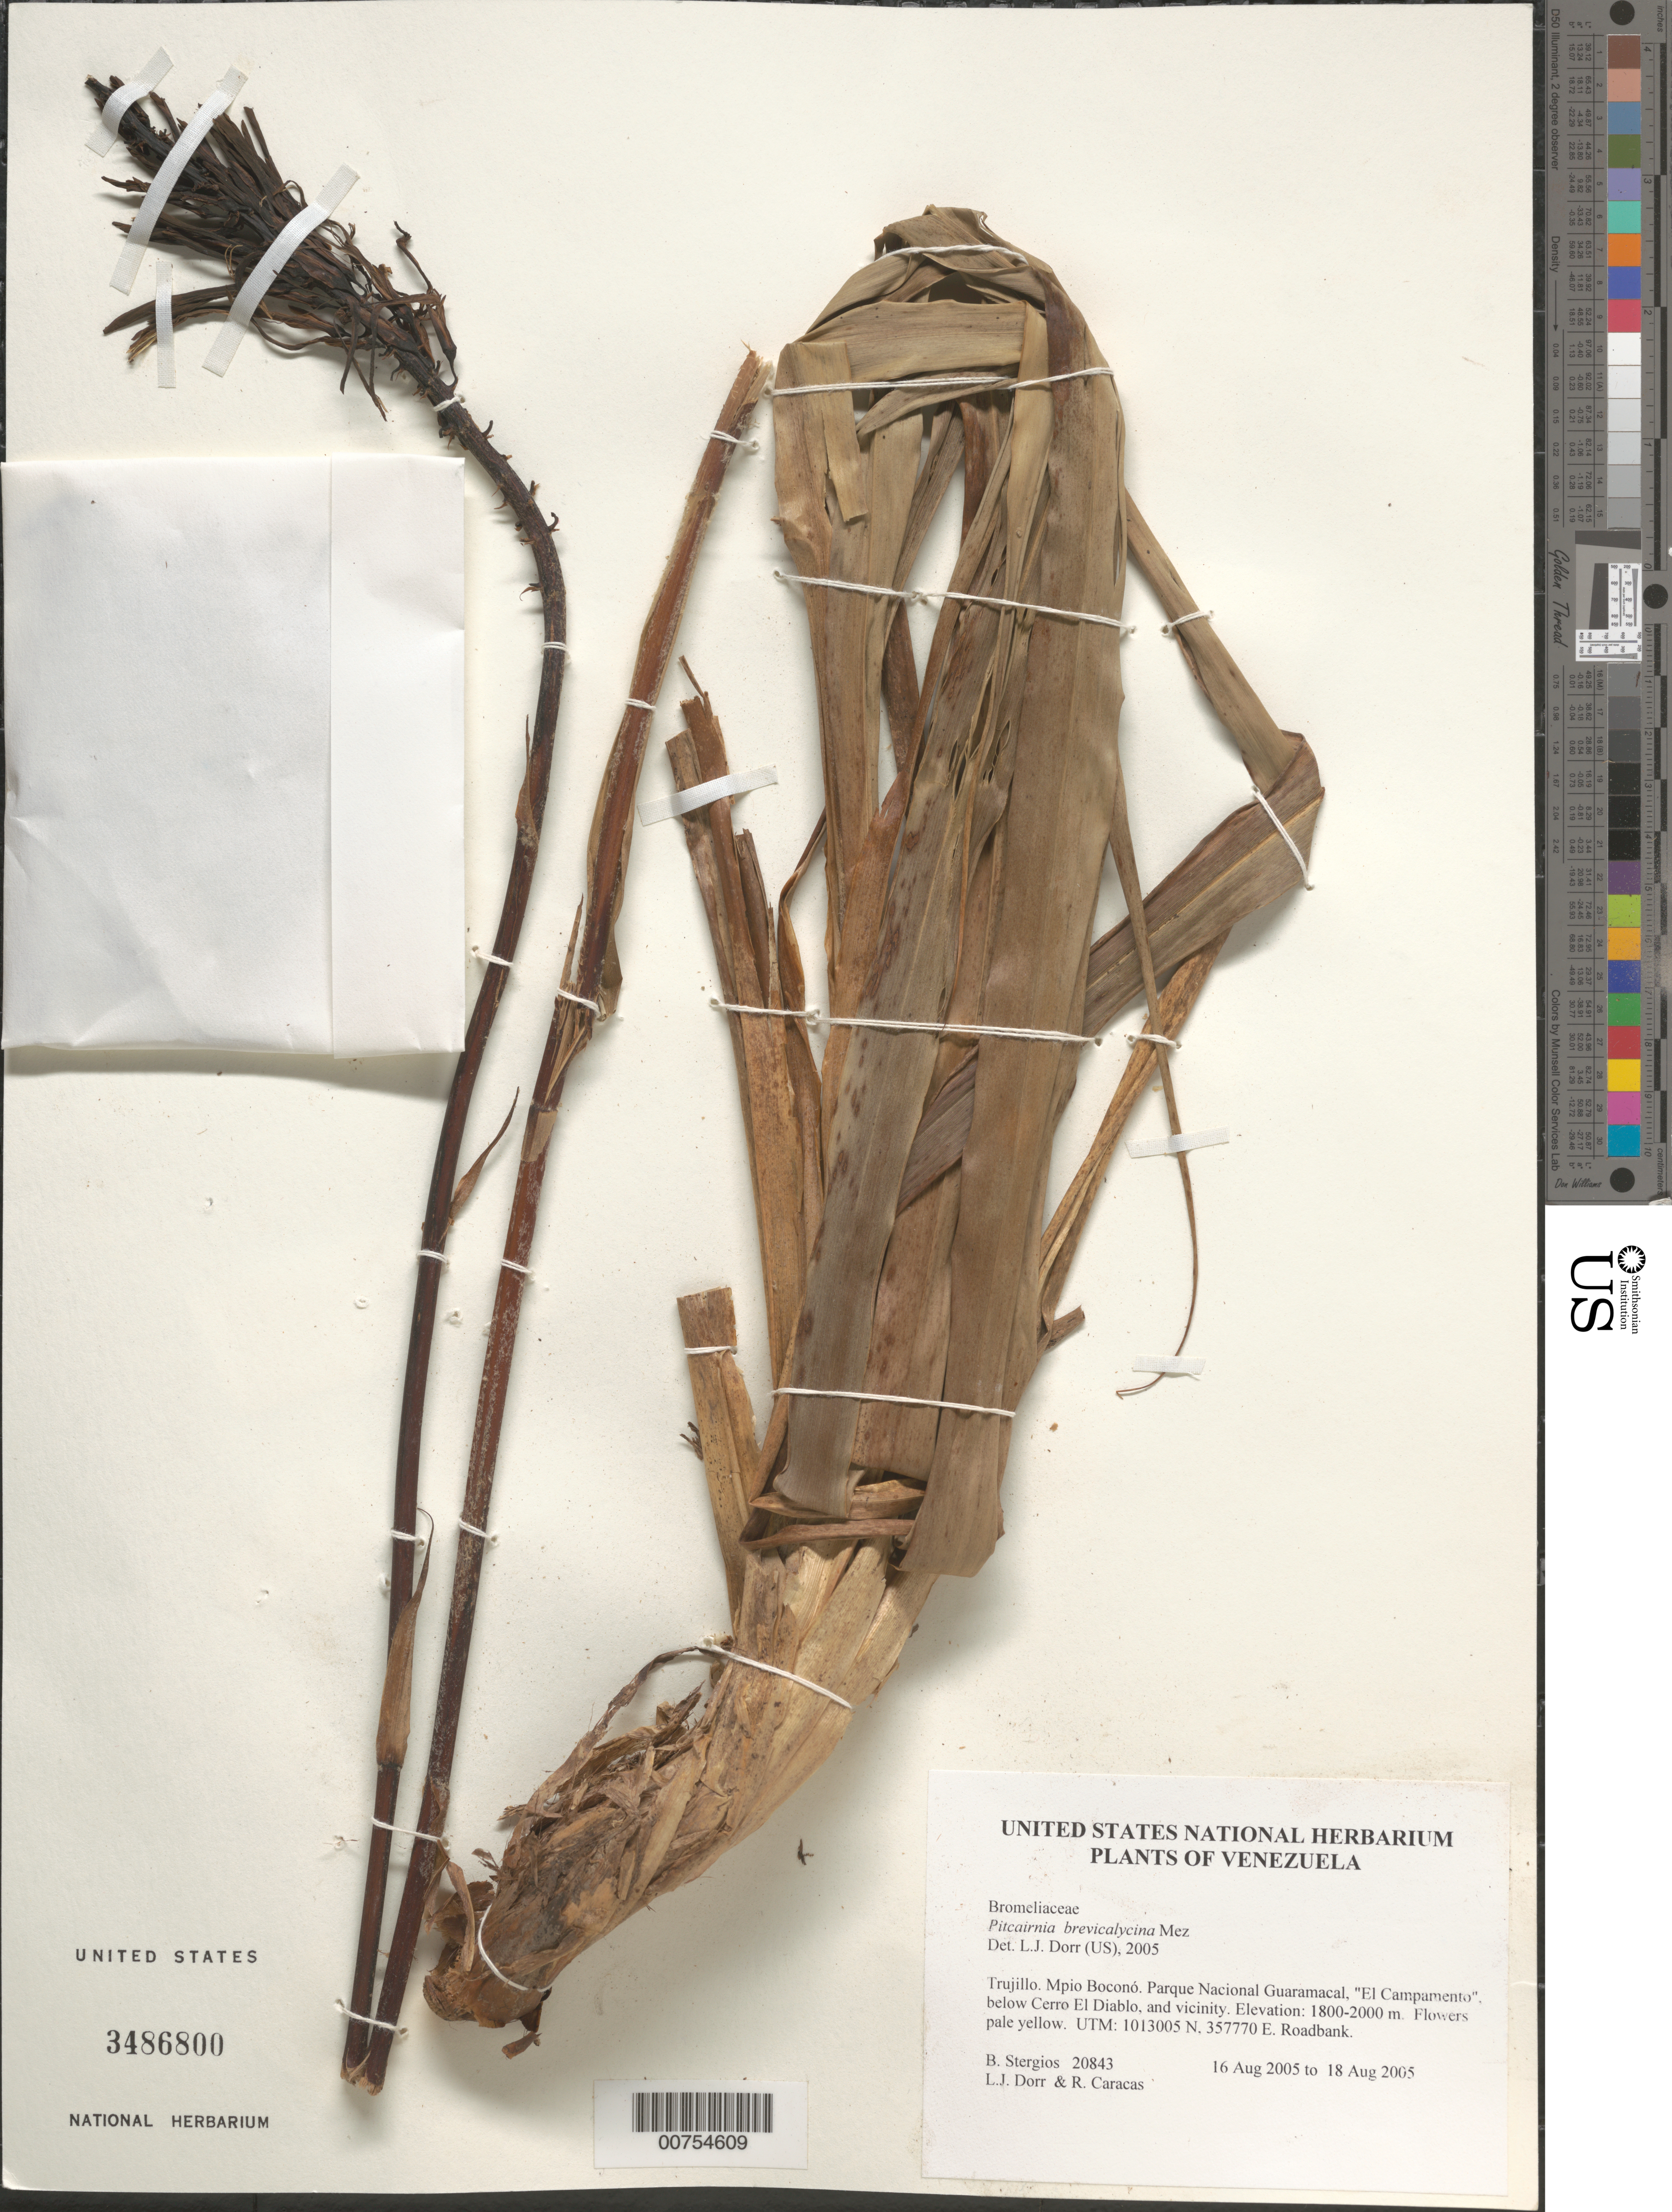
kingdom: Plantae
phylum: Tracheophyta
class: Liliopsida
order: Poales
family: Bromeliaceae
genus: Pitcairnia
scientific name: Pitcairnia brevicalycina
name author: Mez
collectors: B. G. Stergios, L. J. Dorr & R. Caracas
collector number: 20843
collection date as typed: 16 Aug 2005 to 18 Aug 2005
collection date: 2005-08-16/2005-08-18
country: Venezuela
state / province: Trujillo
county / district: Boconó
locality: Parque Nacional Guaramacal, "El Campamento", below Cerro El Diablo, and vicinity.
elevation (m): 1800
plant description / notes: PORT, US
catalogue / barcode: US 3486800